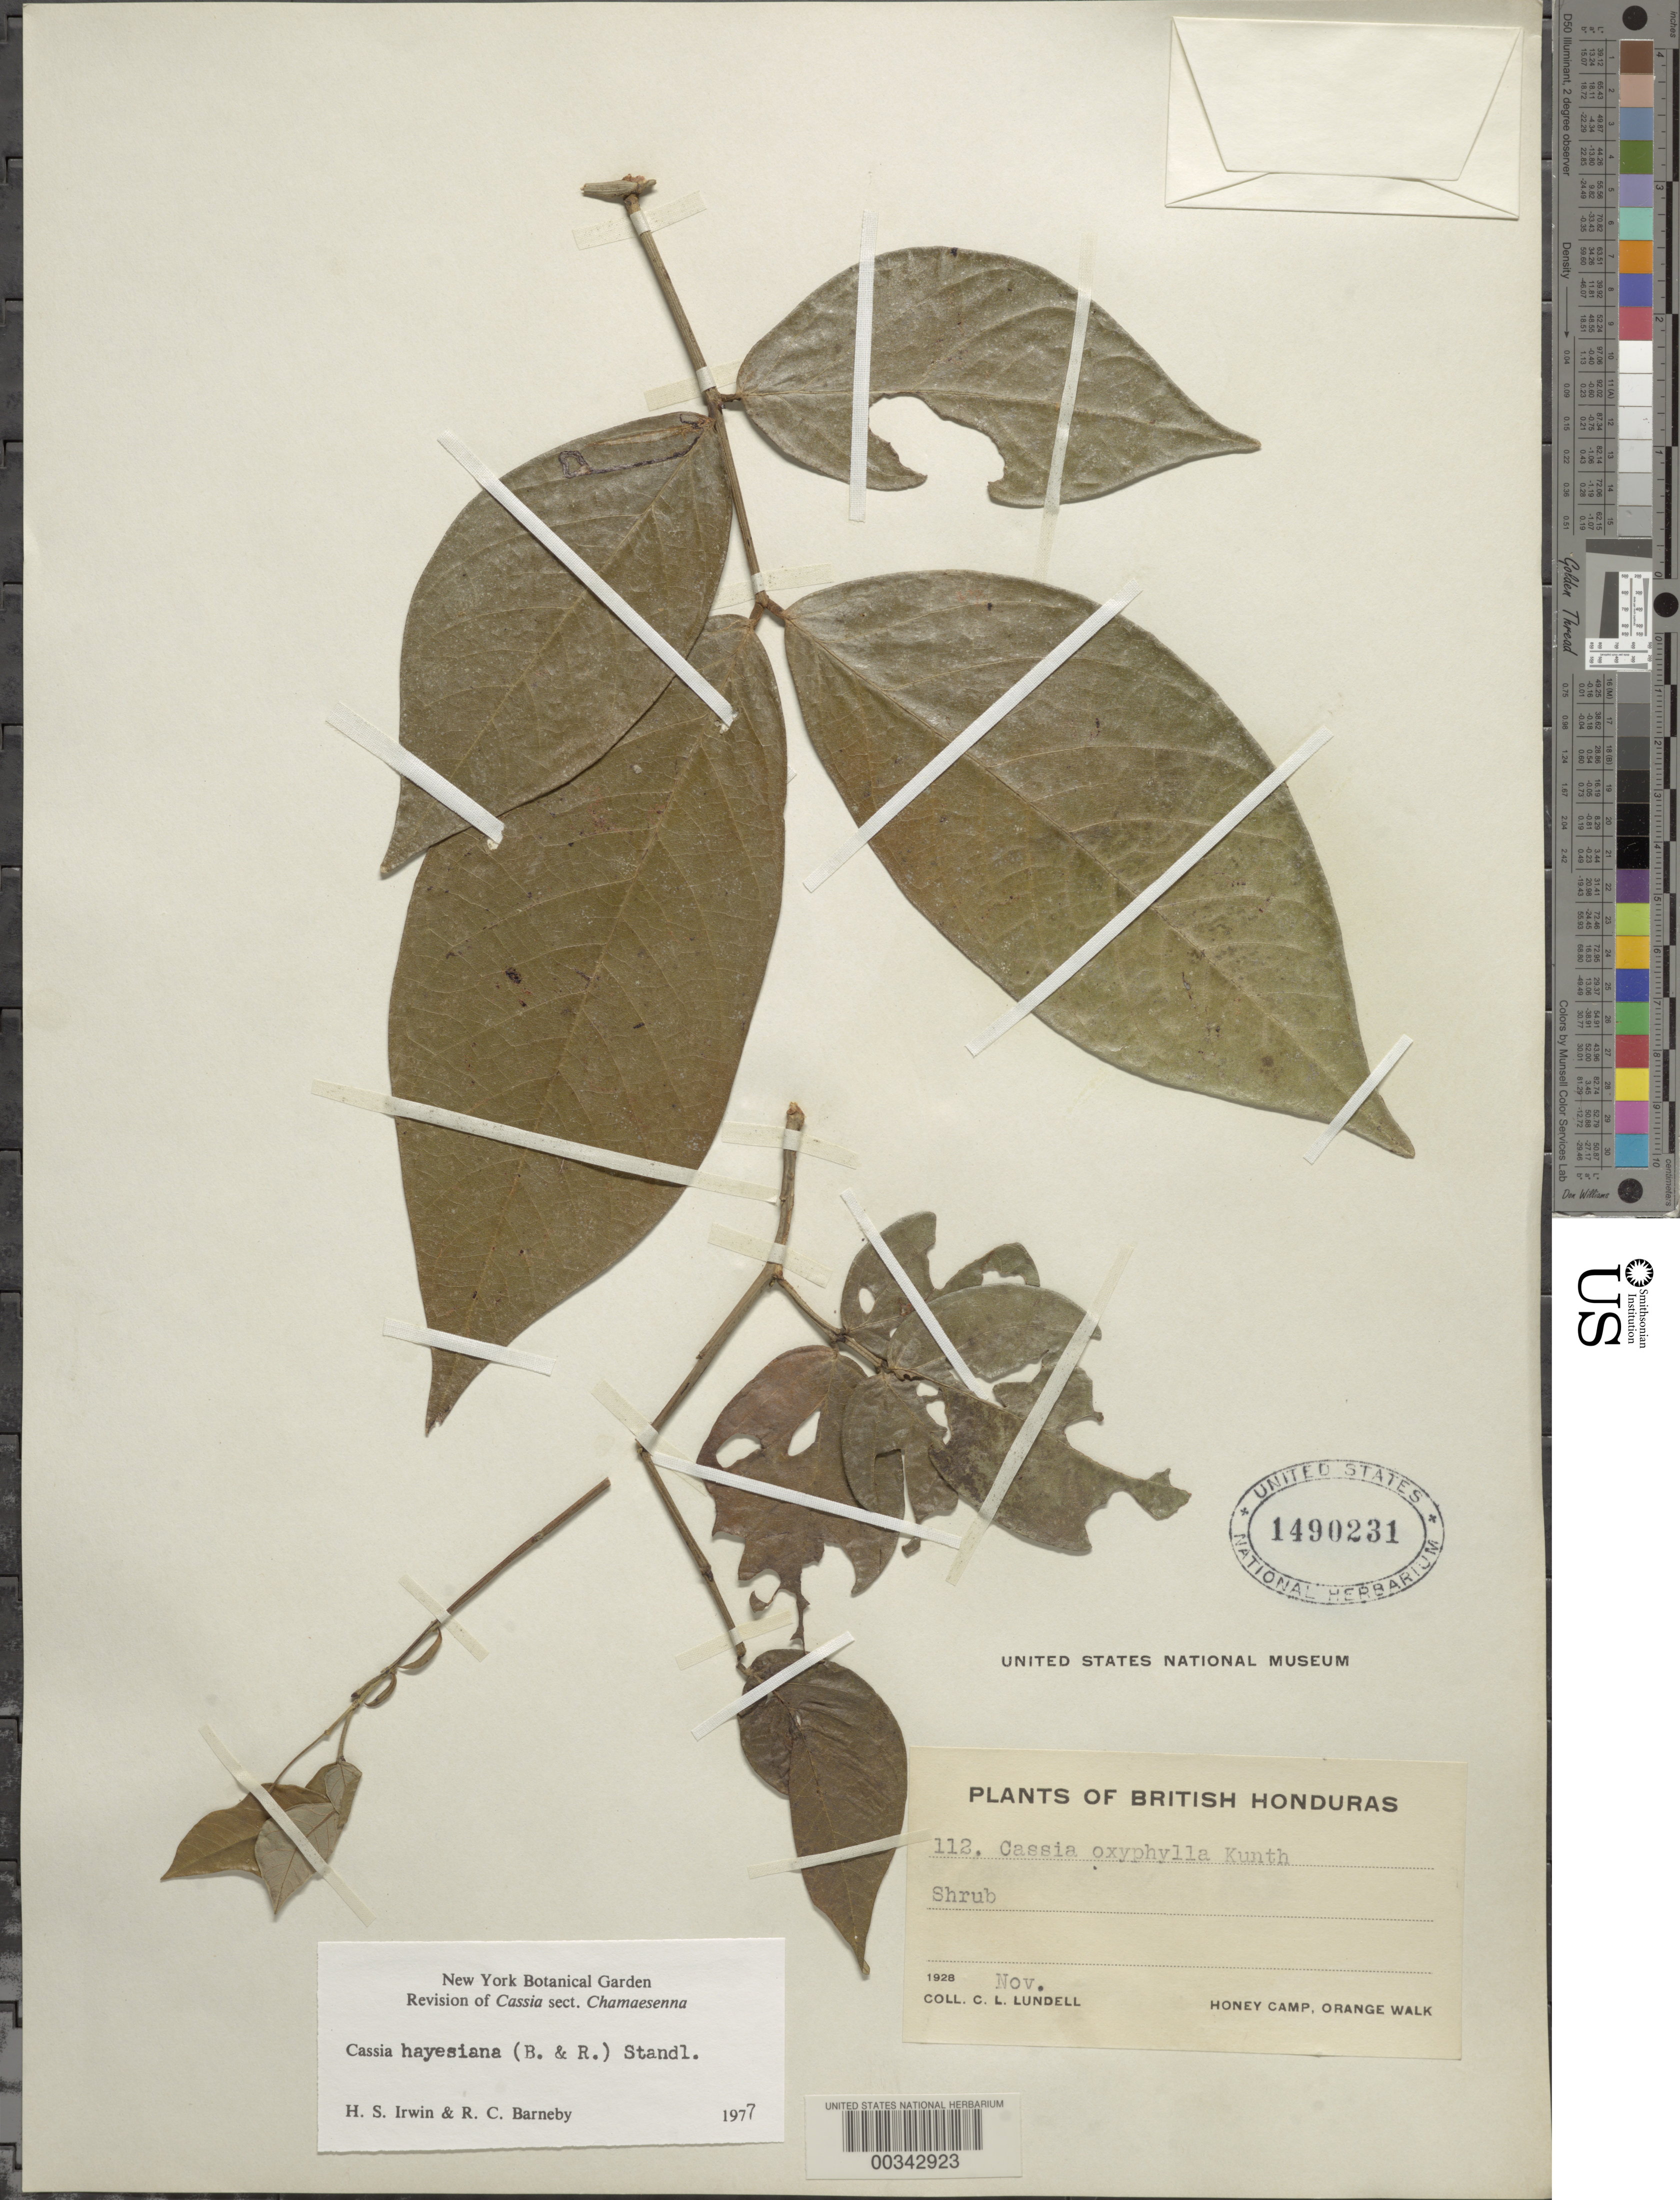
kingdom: Plantae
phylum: Tracheophyta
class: Magnoliopsida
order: Fabales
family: Fabaceae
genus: Senna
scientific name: Senna hayesiana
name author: (Britton & Rose) H.S. Irwin & Barneby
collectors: C. L. Lundell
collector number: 112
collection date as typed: Nov 1928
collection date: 1928-11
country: Belize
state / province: Orange Walk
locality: Honey Camp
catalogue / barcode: US 1490231